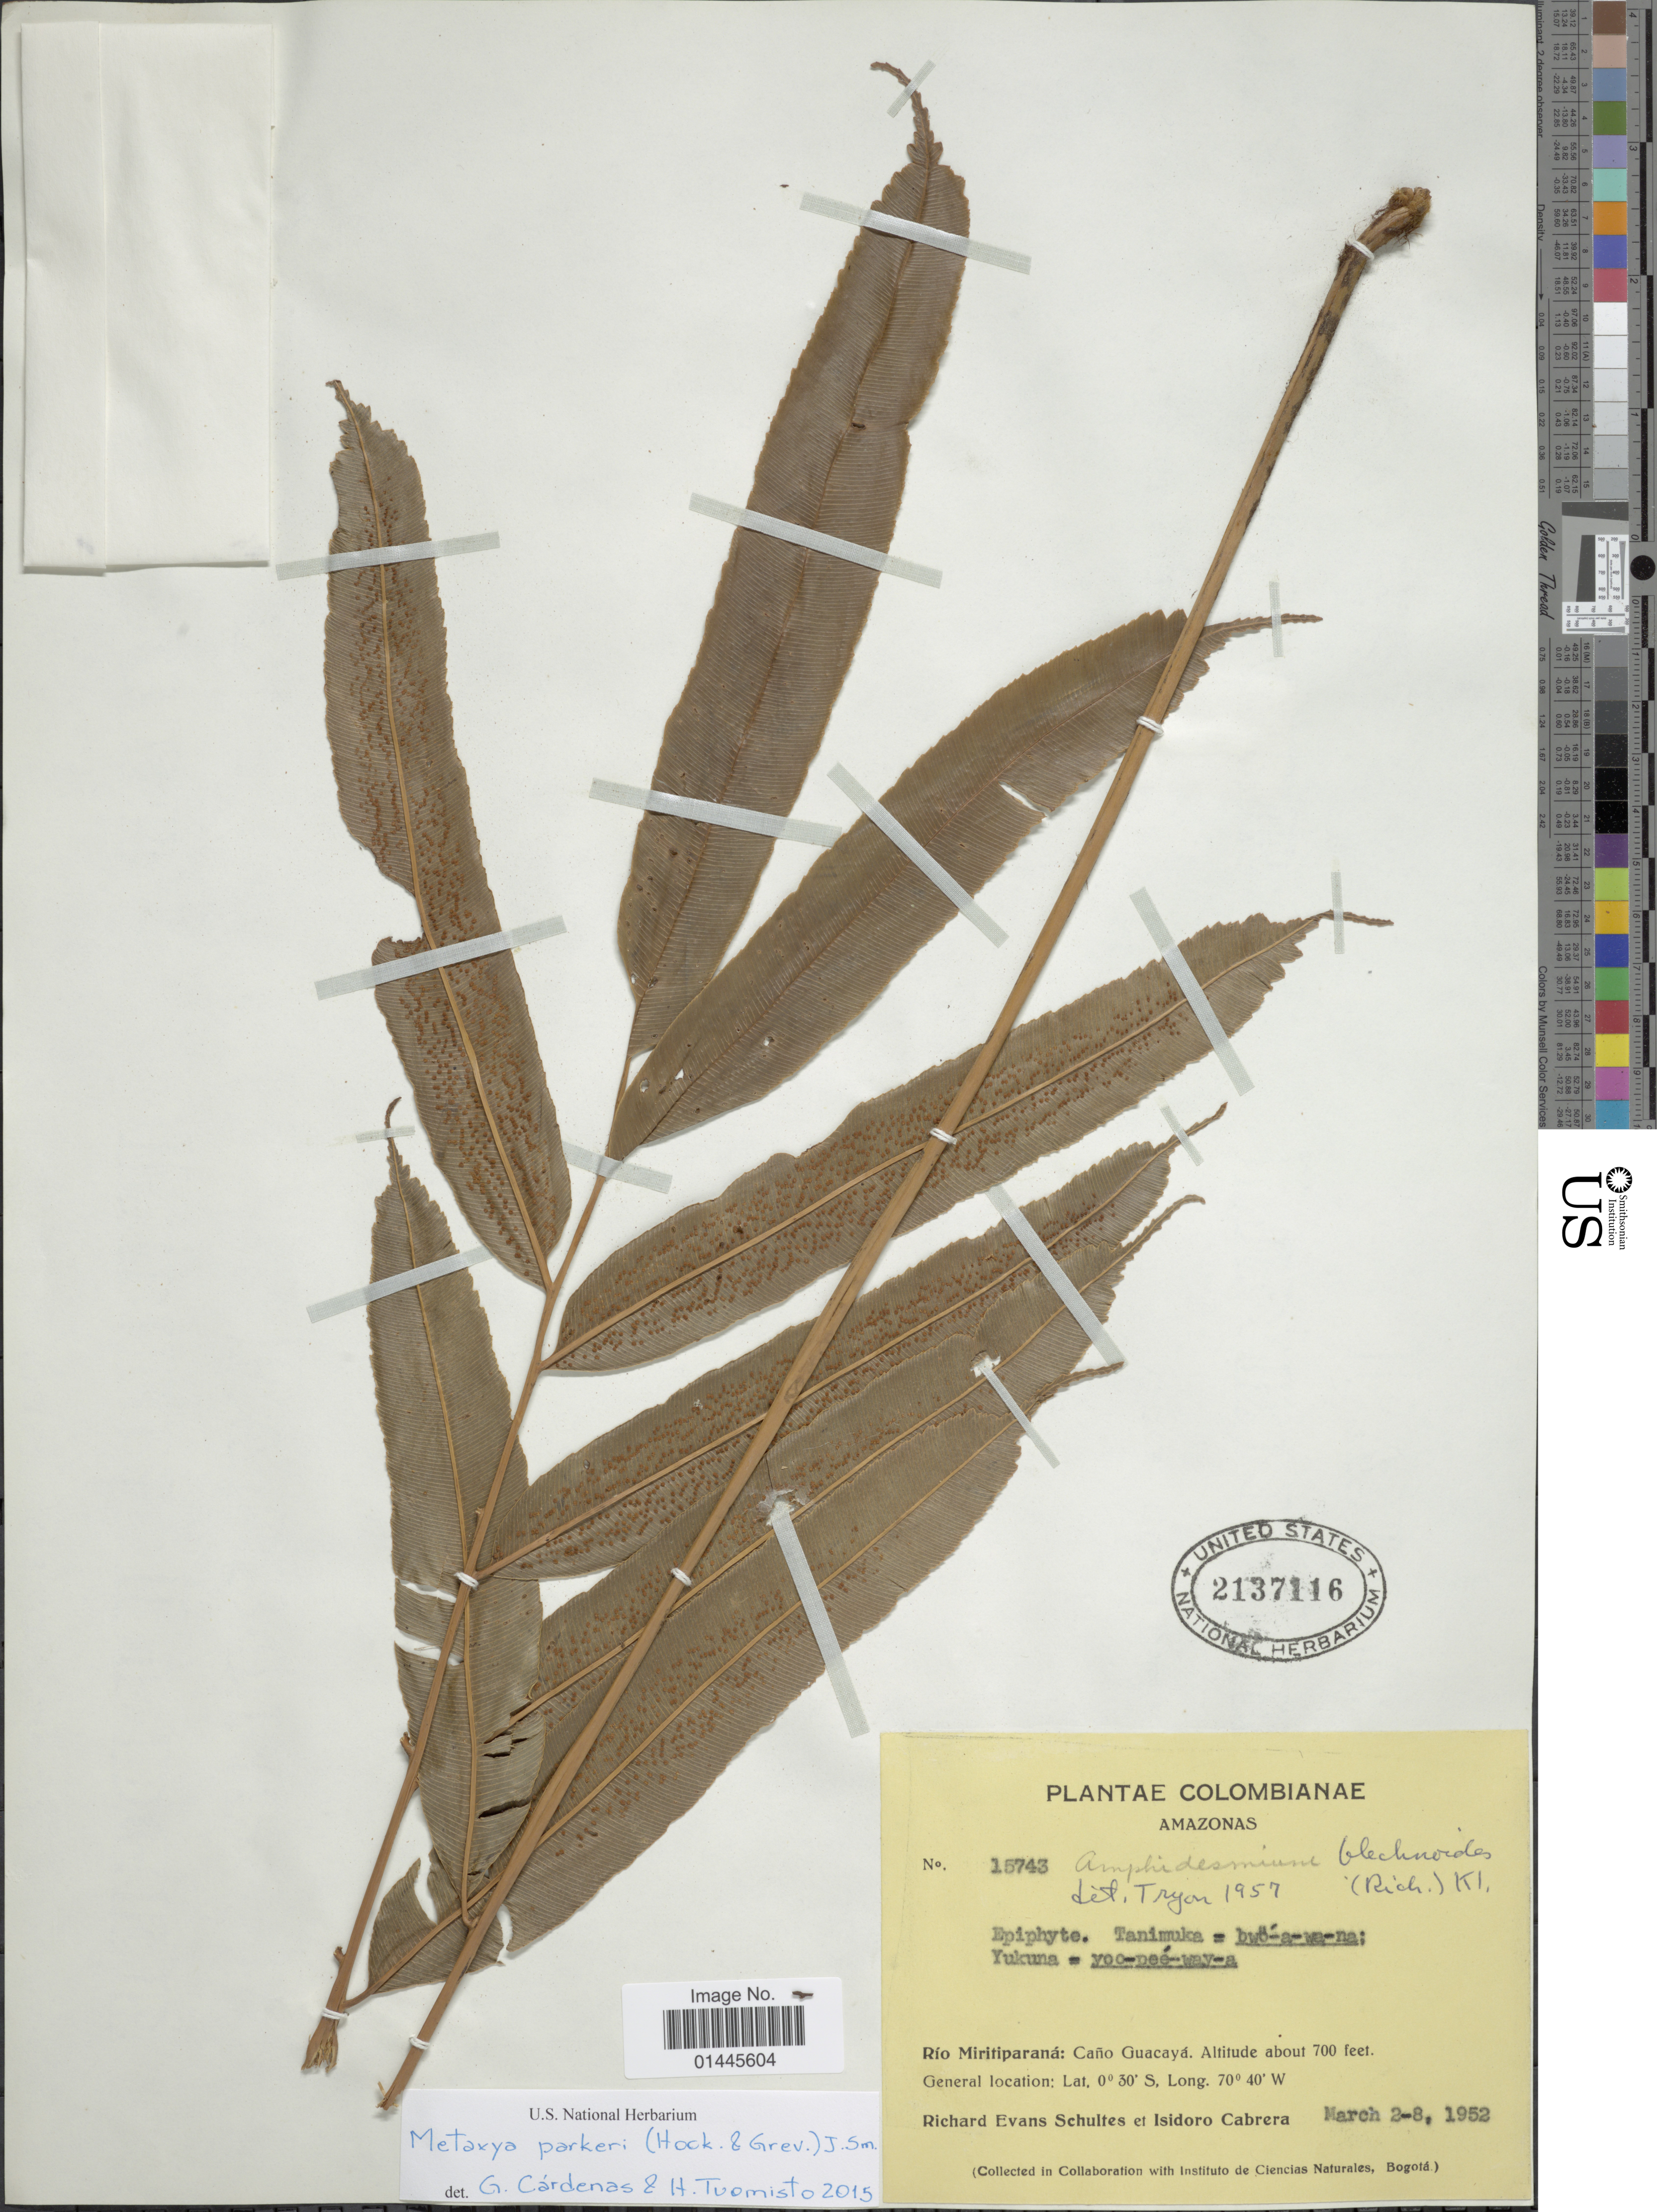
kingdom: Plantae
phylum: Tracheophyta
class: Polypodiopsida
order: Cyatheales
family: Metaxyaceae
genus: Metaxya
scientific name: Metaxya parkeri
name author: (Hook. & Grev.) J. Sm.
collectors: R. E. Schultes & I. Cabrera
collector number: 15743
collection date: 1952-03-02/1952-03-08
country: Colombia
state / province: Amazônas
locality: Rio Miritiparana: Caño Guacaya.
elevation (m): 213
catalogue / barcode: US 2137116